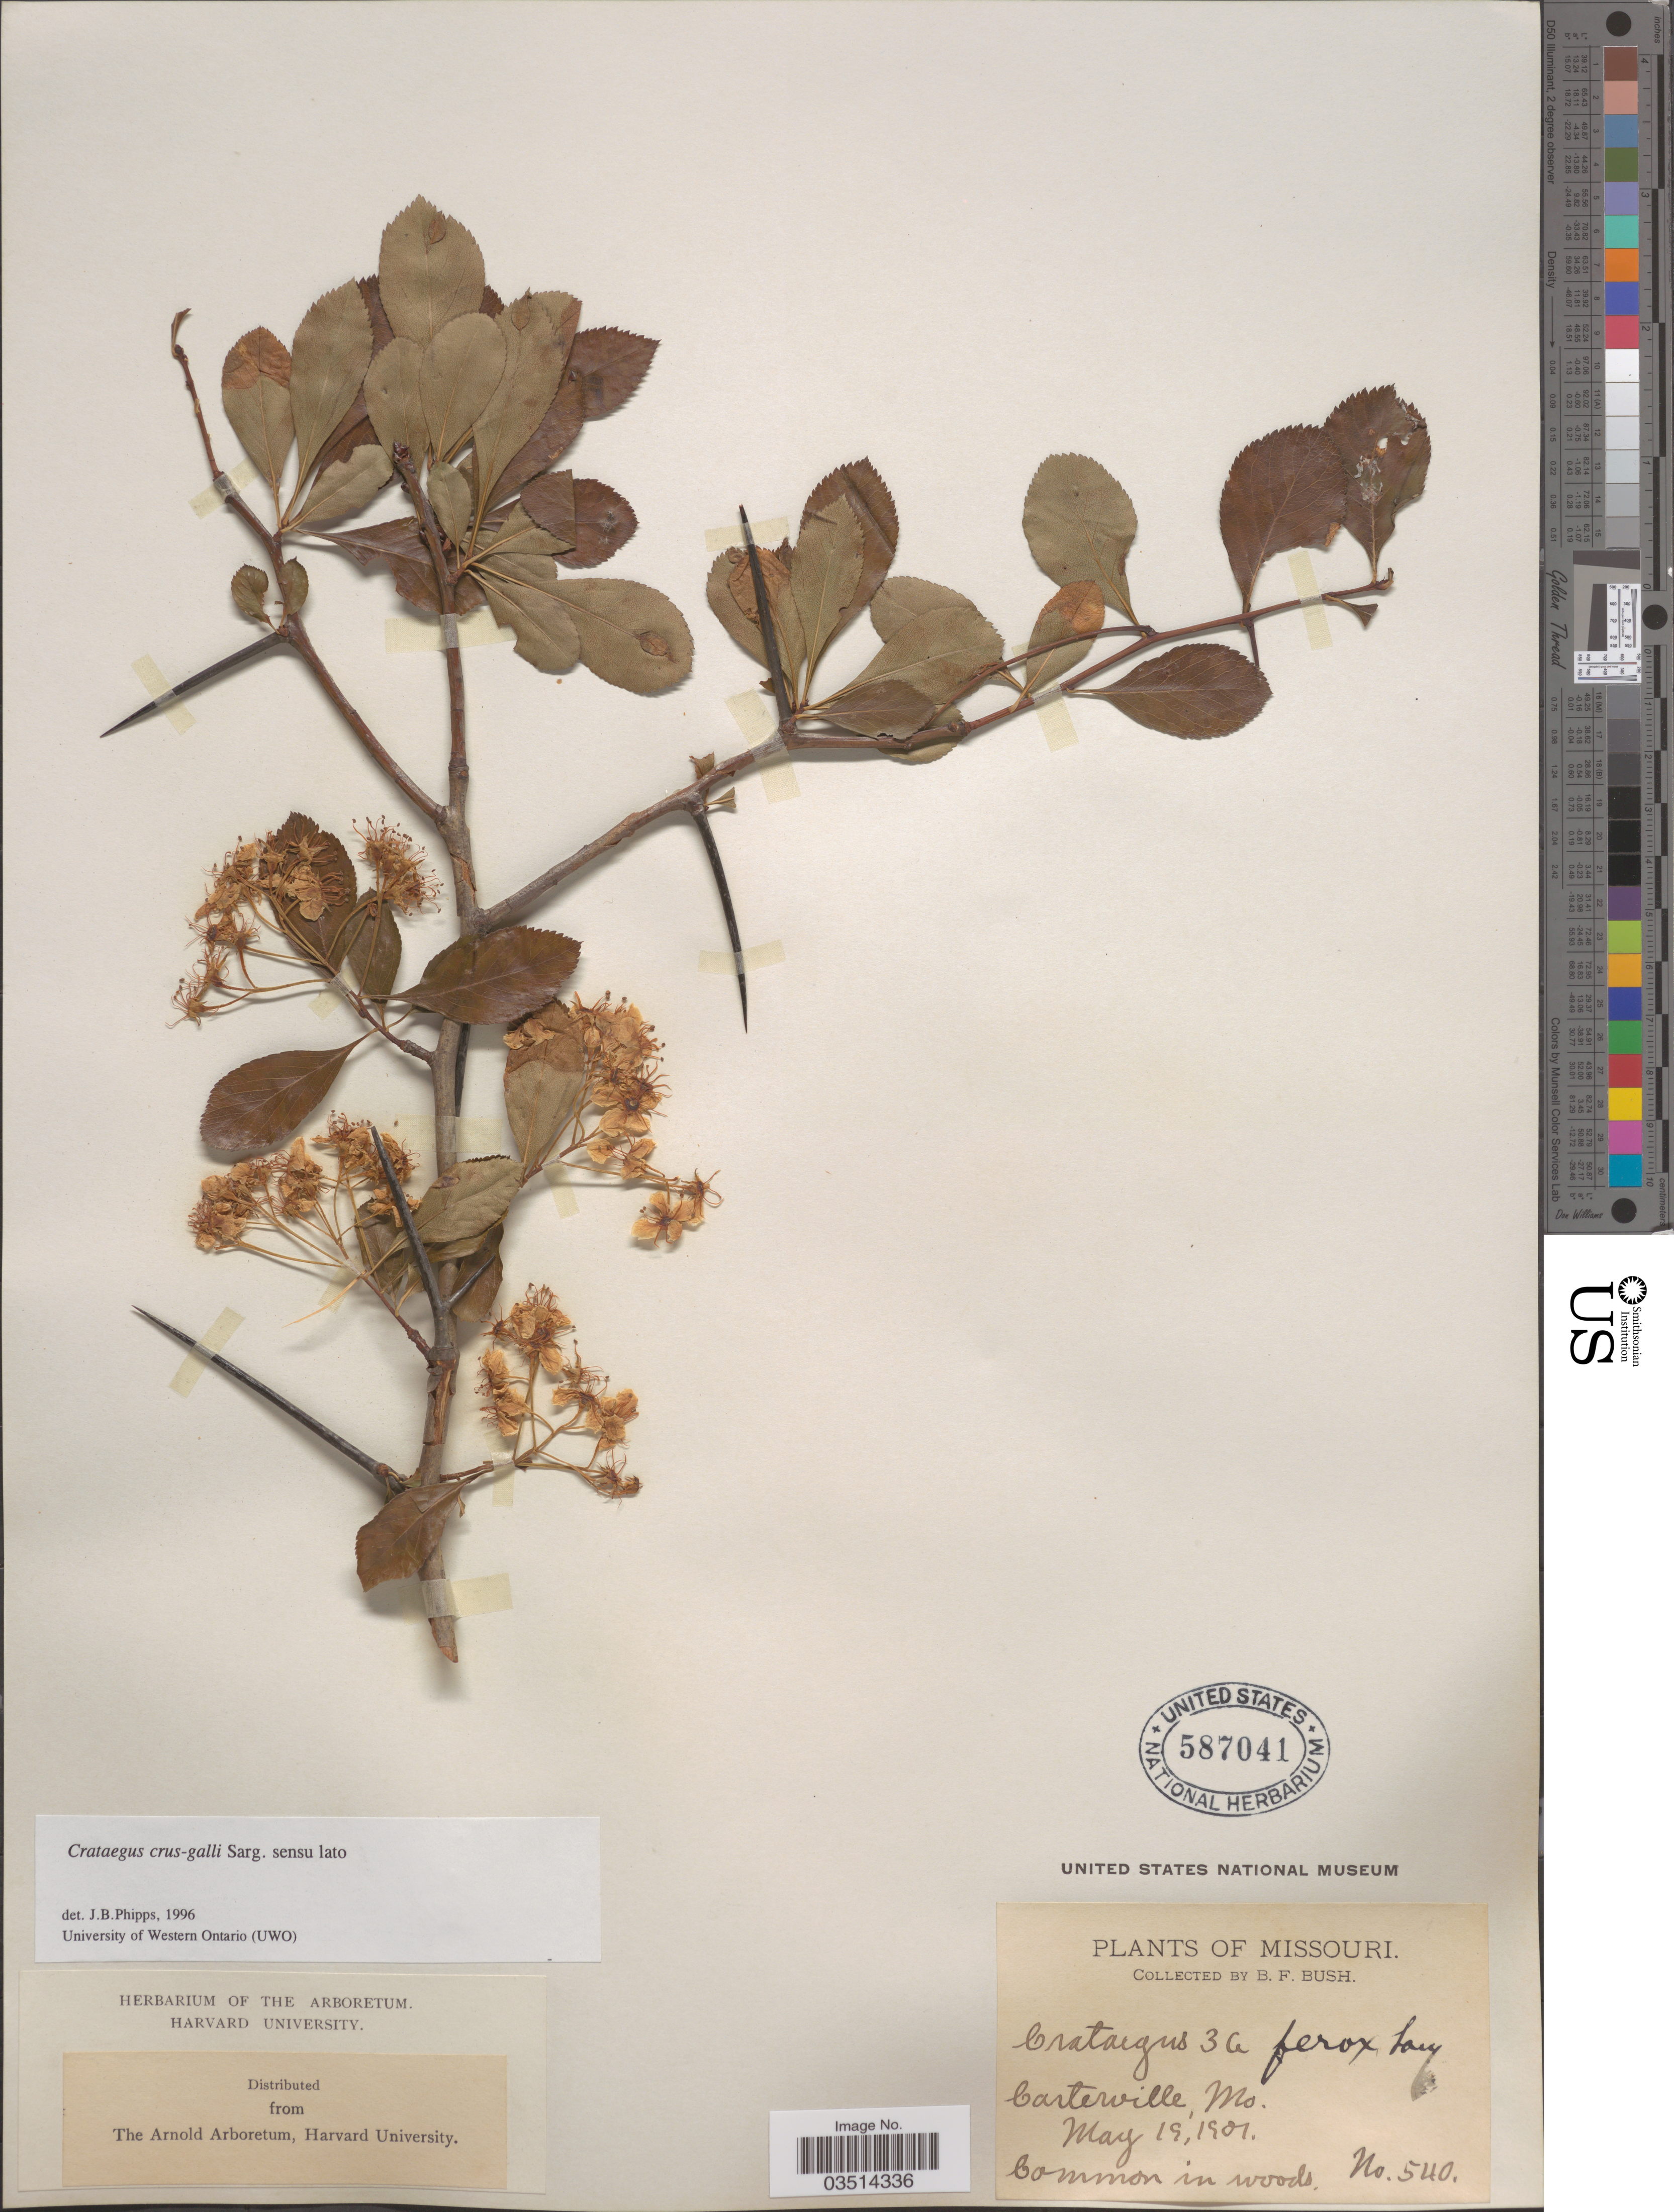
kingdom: Plantae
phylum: Tracheophyta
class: Magnoliopsida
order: Rosales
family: Rosaceae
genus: Crataegus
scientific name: Crataegus crus-galli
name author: L.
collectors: B. F. Bush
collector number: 540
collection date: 1901-05-19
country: United States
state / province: Missouri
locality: Carterville.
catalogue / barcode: US 587041